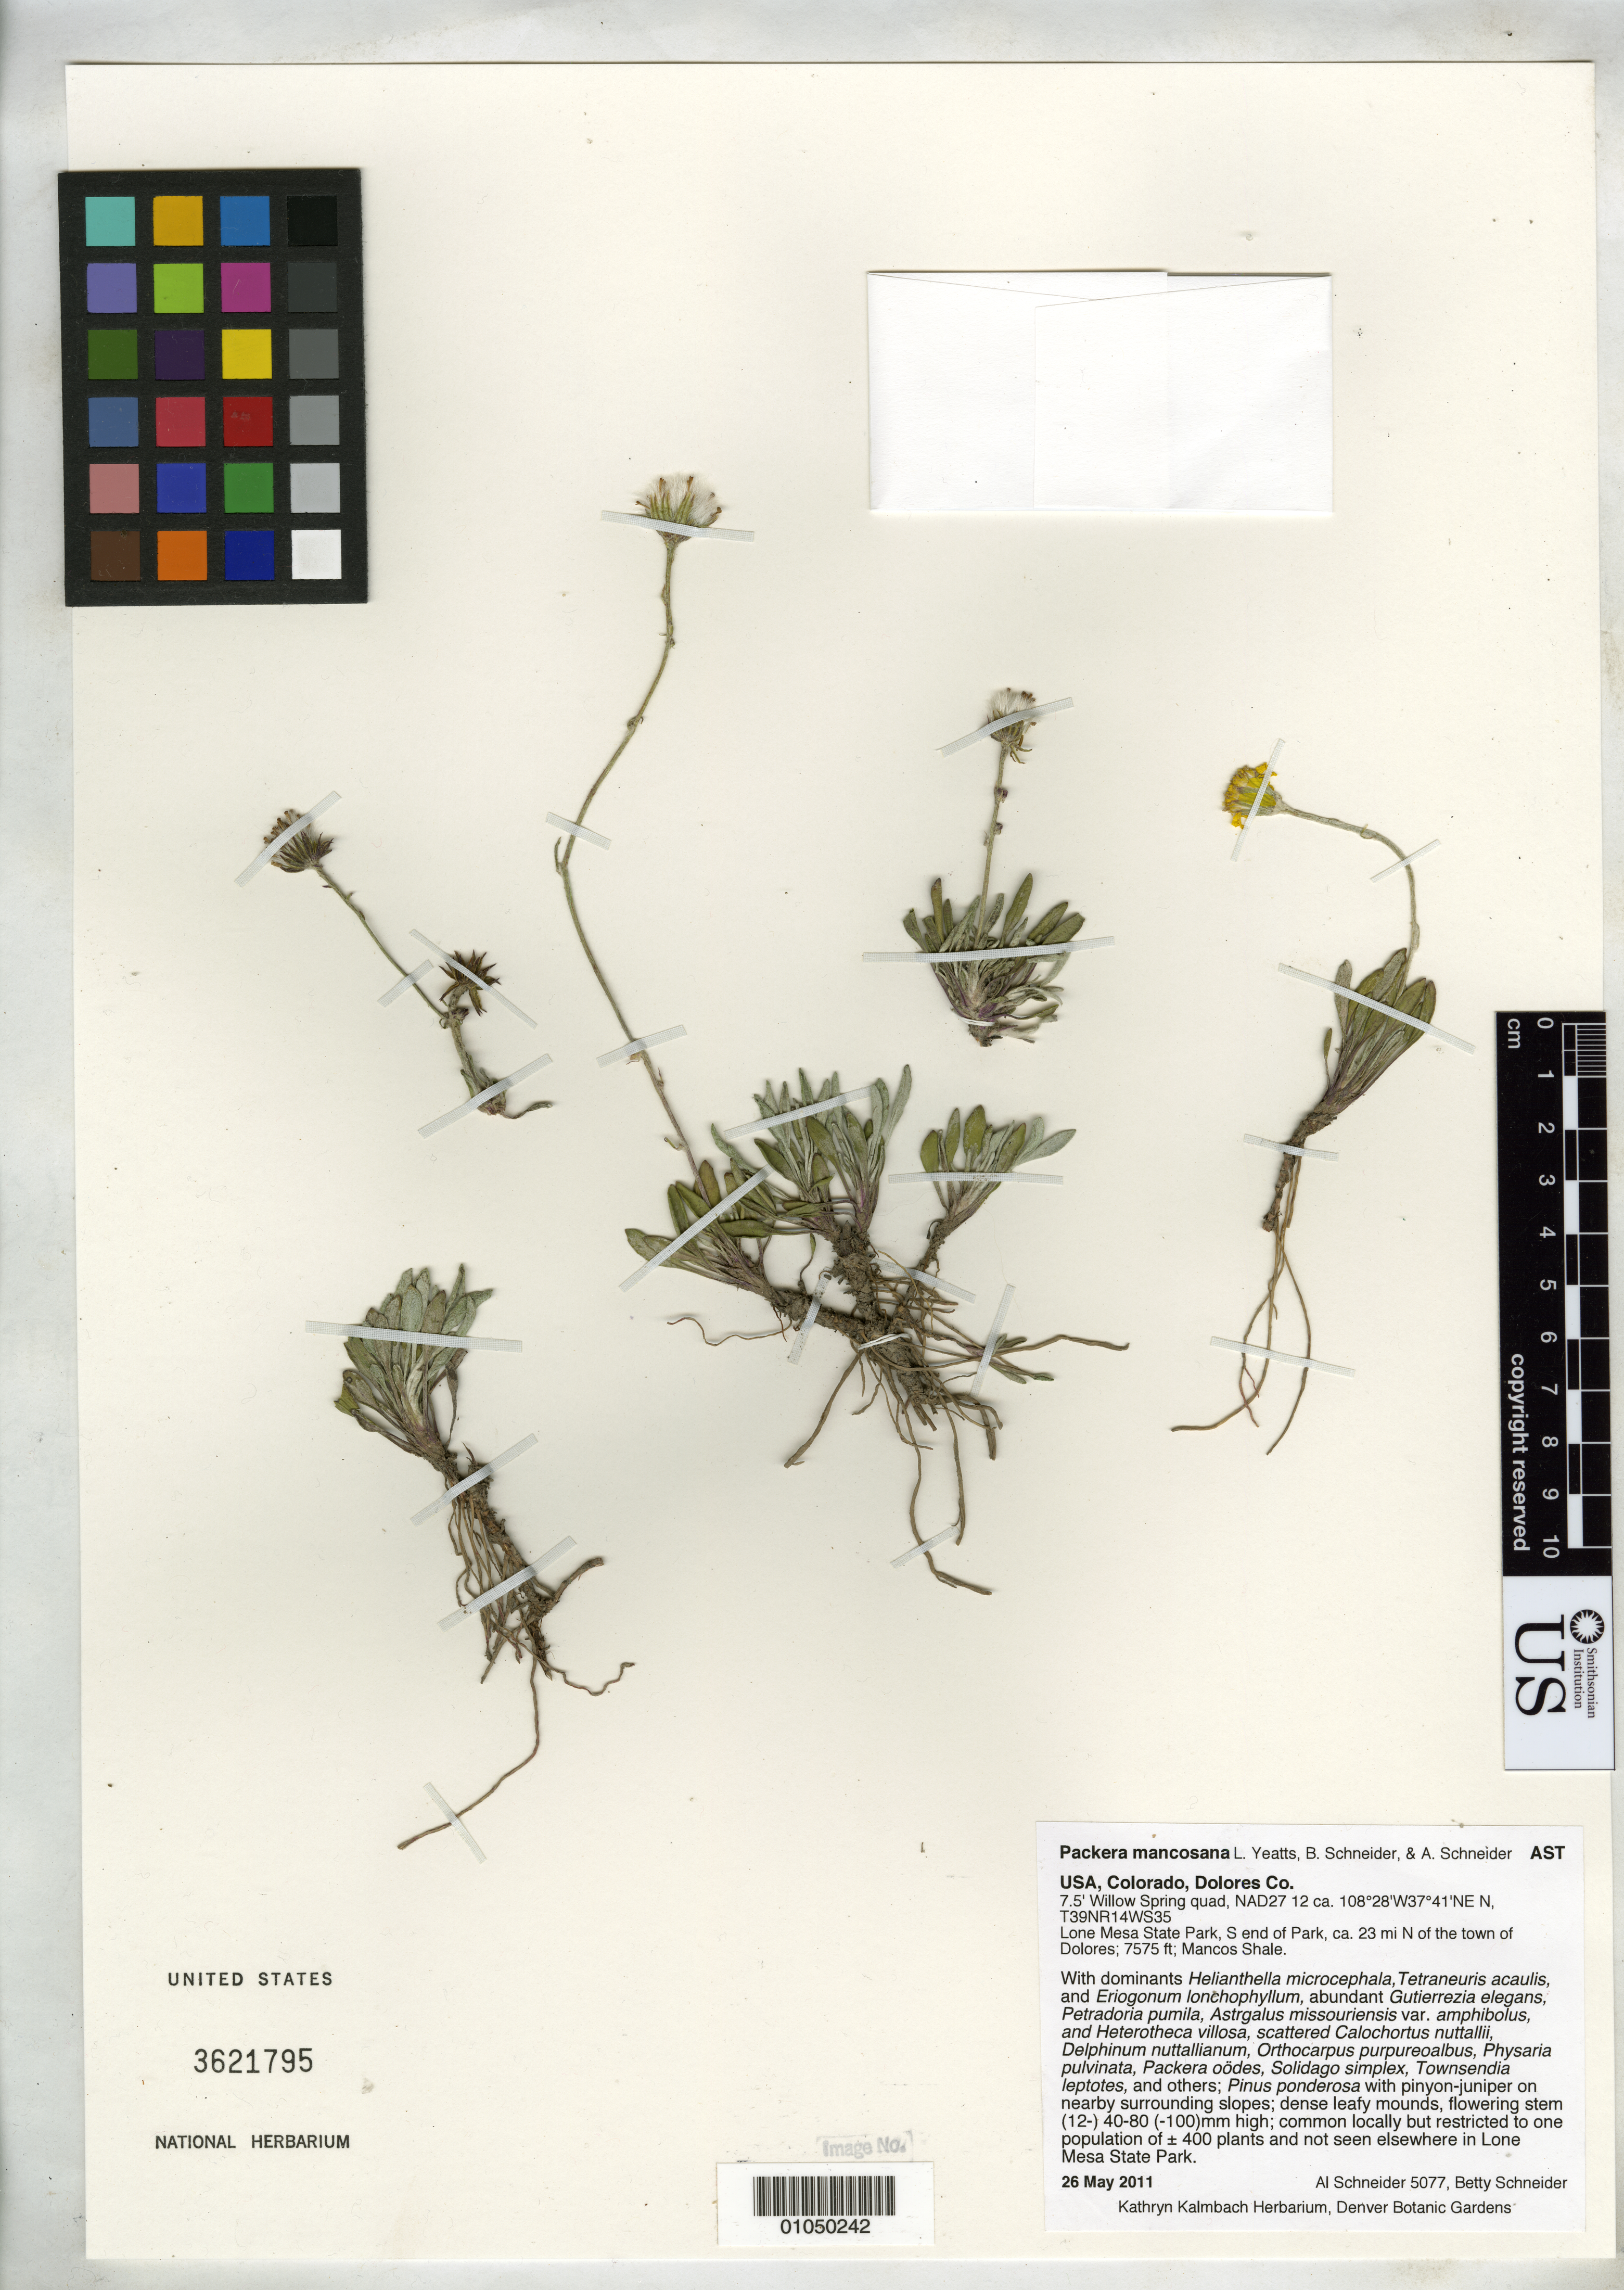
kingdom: Plantae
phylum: Tracheophyta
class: Magnoliopsida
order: Asterales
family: Asteraceae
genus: Packera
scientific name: Packera mancosana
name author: Yeatts et al.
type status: Isotype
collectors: A. Schneider & B. Schneider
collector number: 5077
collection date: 2011-05-26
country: United States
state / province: Colorado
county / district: Dolores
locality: Lone Mesa State Park, S end of Park, ca. 23 mi N of the town of Dolores.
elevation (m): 2309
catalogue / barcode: US 3621795